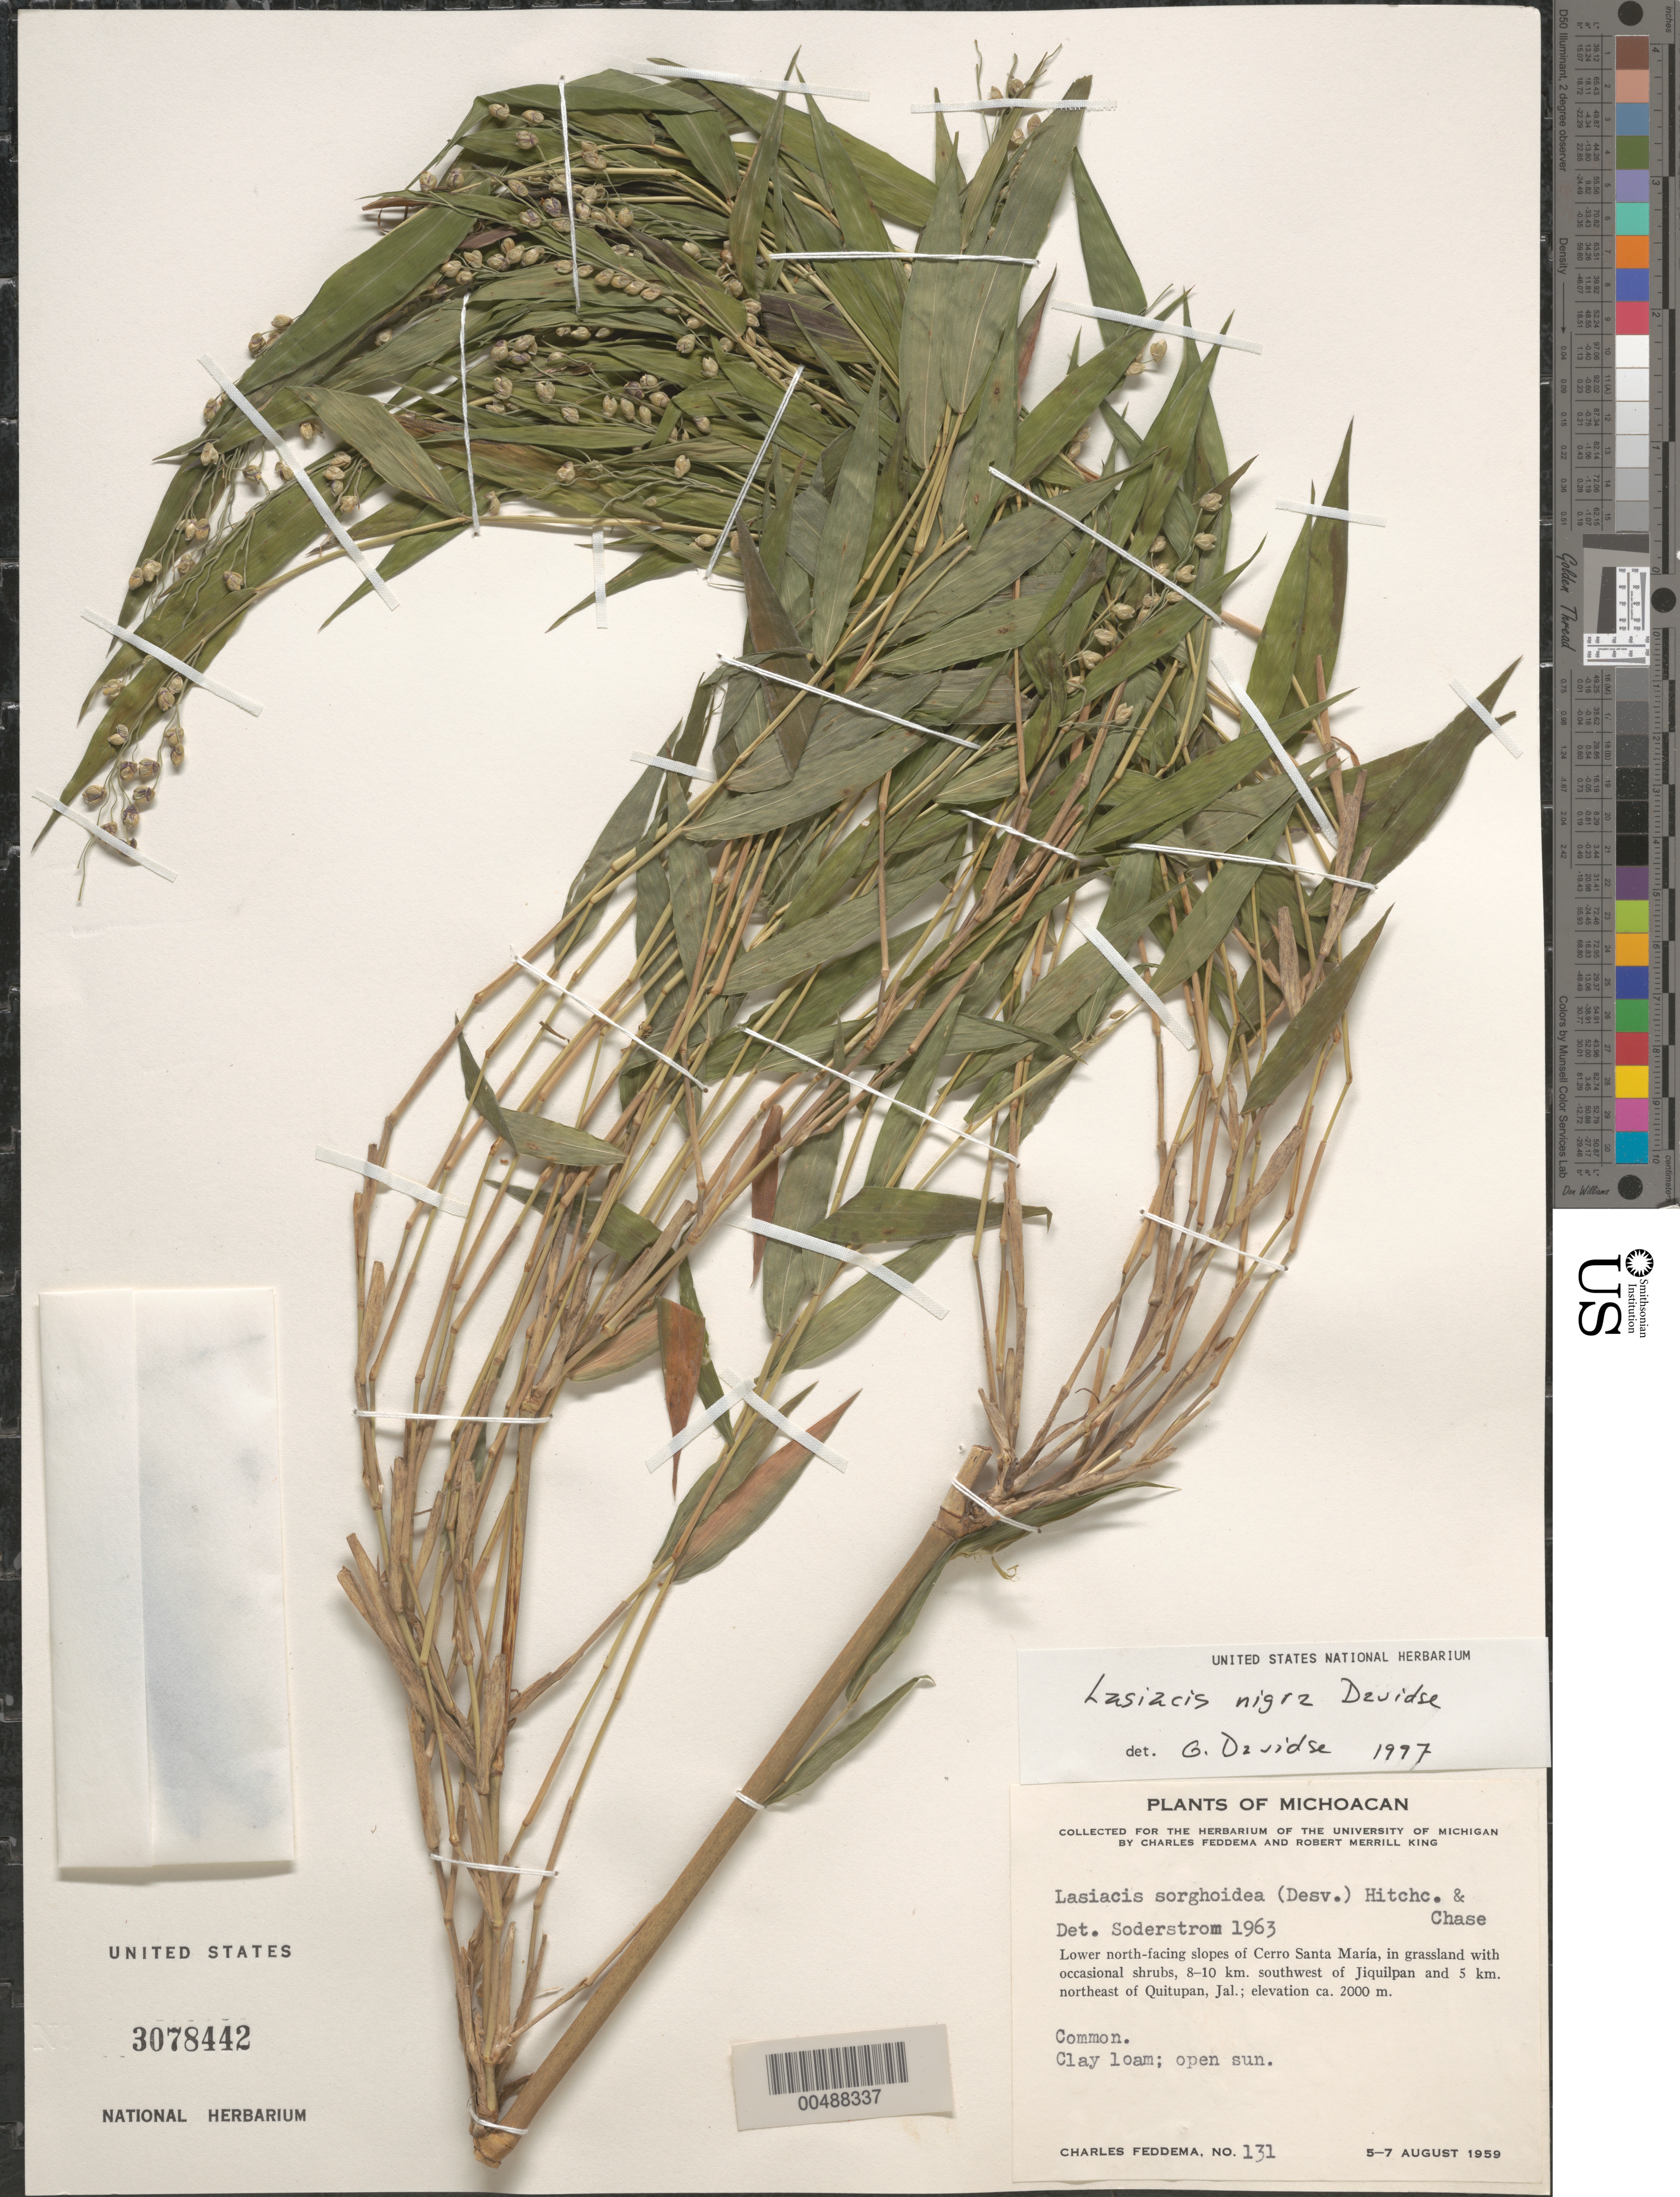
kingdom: Plantae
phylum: Tracheophyta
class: Liliopsida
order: Poales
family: Poaceae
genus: Lasiacis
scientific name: Lasiacis maxonii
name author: Swallen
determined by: Davidse, Gerrit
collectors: C. Feddema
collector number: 131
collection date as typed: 5 Aug 1959 to 7 Aug 1959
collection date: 1959-08-05/1959-08-07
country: Mexico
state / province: Michoacán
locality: Lower N-facing slopes of Cerro Santa Mar¡a, 8-10 km SW of Jiquilpan & 5 km NE of Quitupan, Jal.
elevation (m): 2000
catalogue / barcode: US 3078442